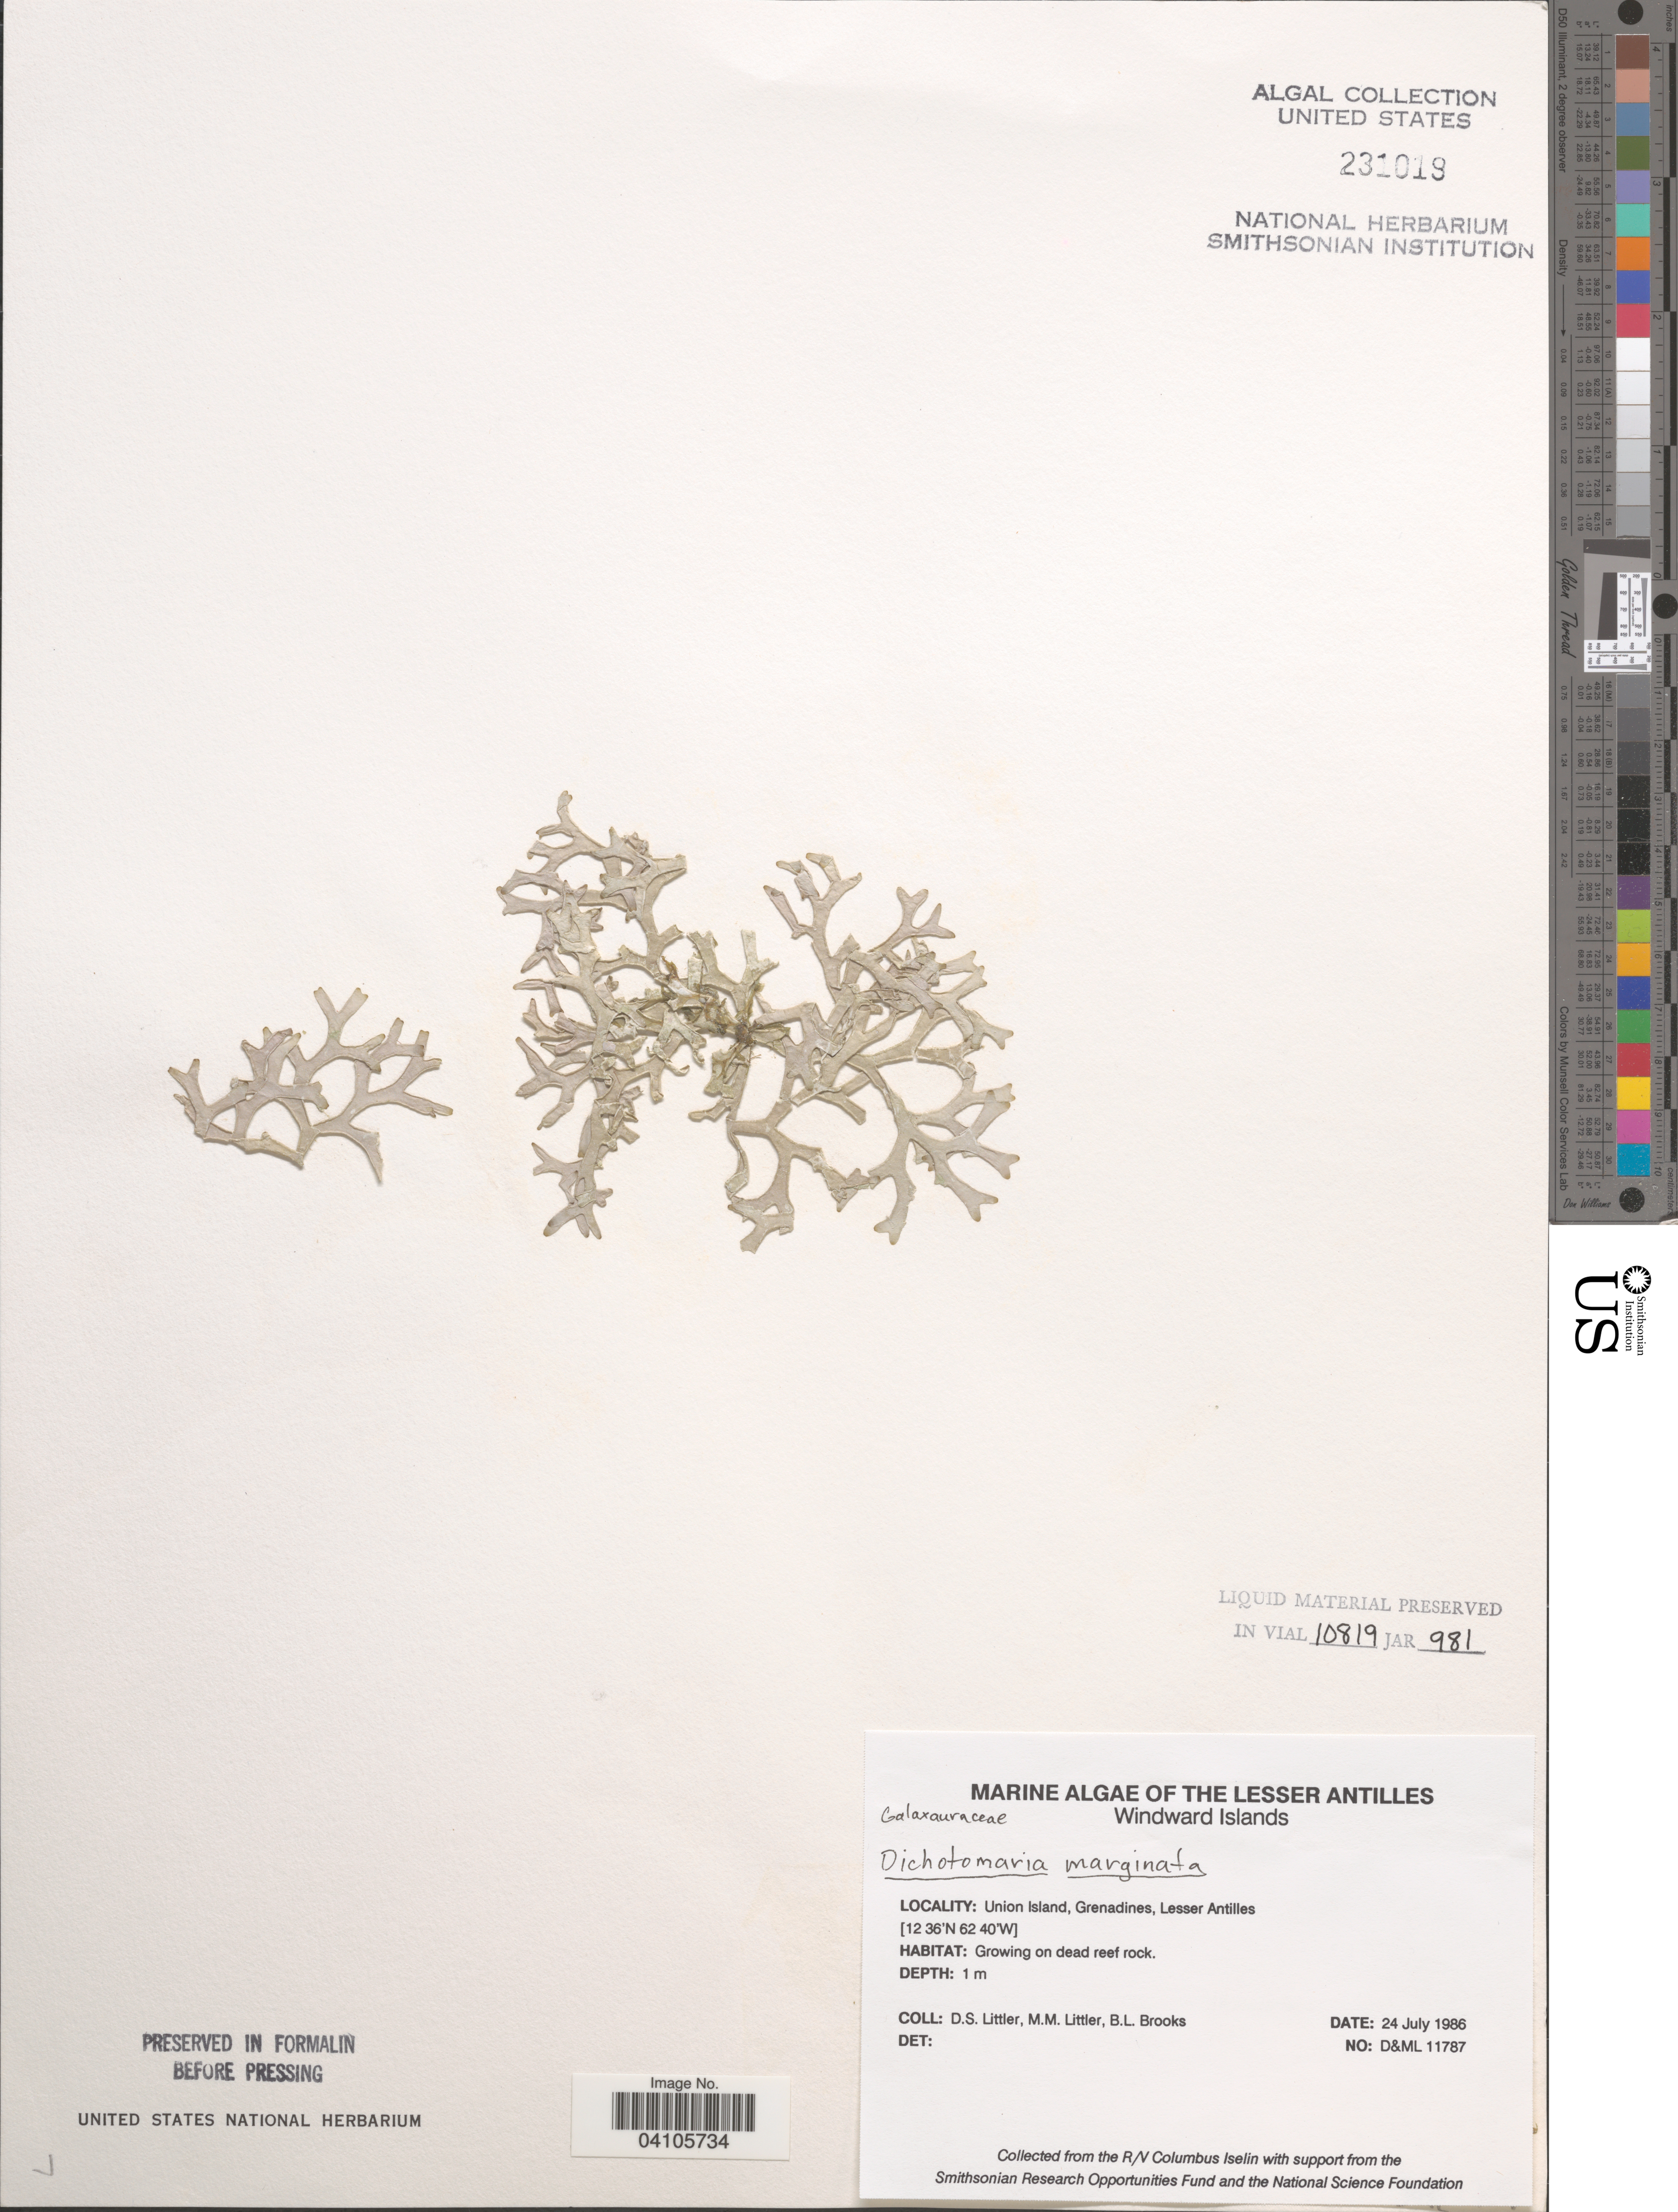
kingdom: Plantae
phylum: Rhodophyta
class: Florideophyceae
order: Nemaliales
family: Galaxauraceae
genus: Dichotomaria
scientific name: Dichotomaria marginata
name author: (J. Ellis & Sol.) Lam.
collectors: D. S. Littler & B. Brooks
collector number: D&ML11787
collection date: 1986-07-24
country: St. Vincent - Grenadines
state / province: Grenadines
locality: The Lesser Antilles. Windward Islands. Union Island, Lesser Antilles.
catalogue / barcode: US 231019